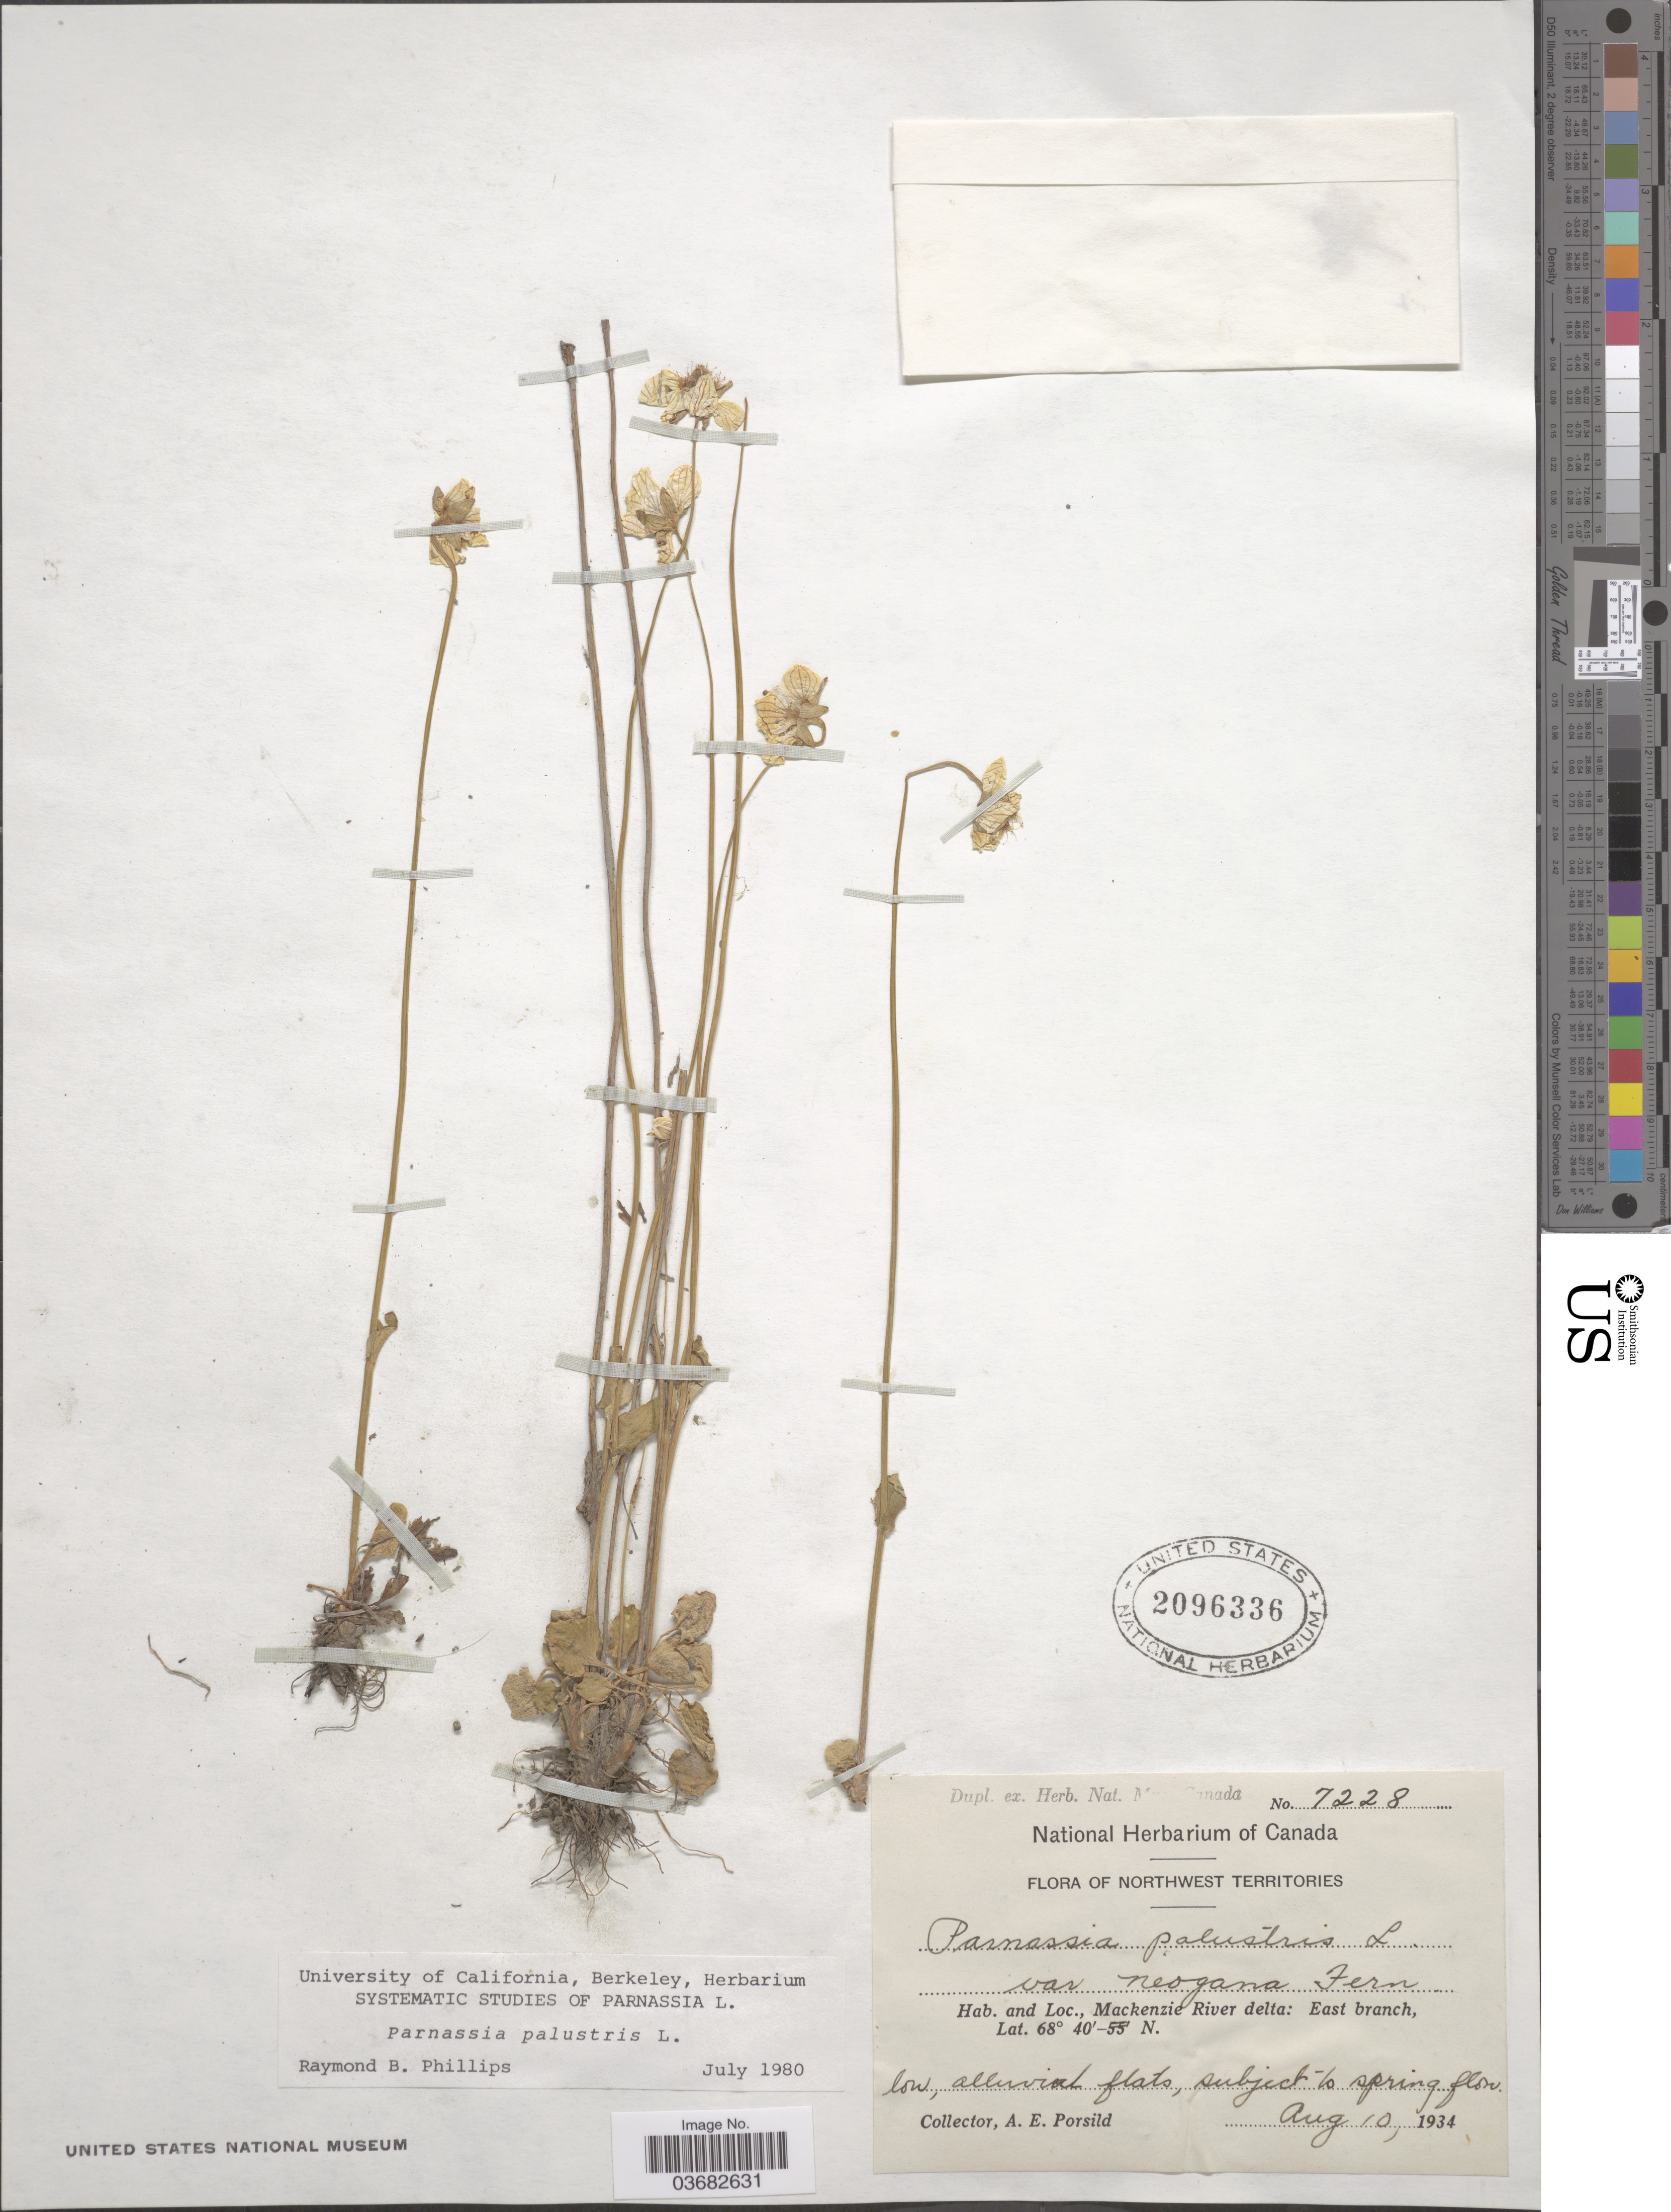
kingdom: Plantae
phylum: Tracheophyta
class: Magnoliopsida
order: Celastrales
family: Parnassiaceae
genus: Parnassia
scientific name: Parnassia palustris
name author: L.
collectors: A. E. Porsild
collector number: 7228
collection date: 1934-08-10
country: Canada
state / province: Northwest Territories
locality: Mackenzie River delta: East branch.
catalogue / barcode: US 2096336